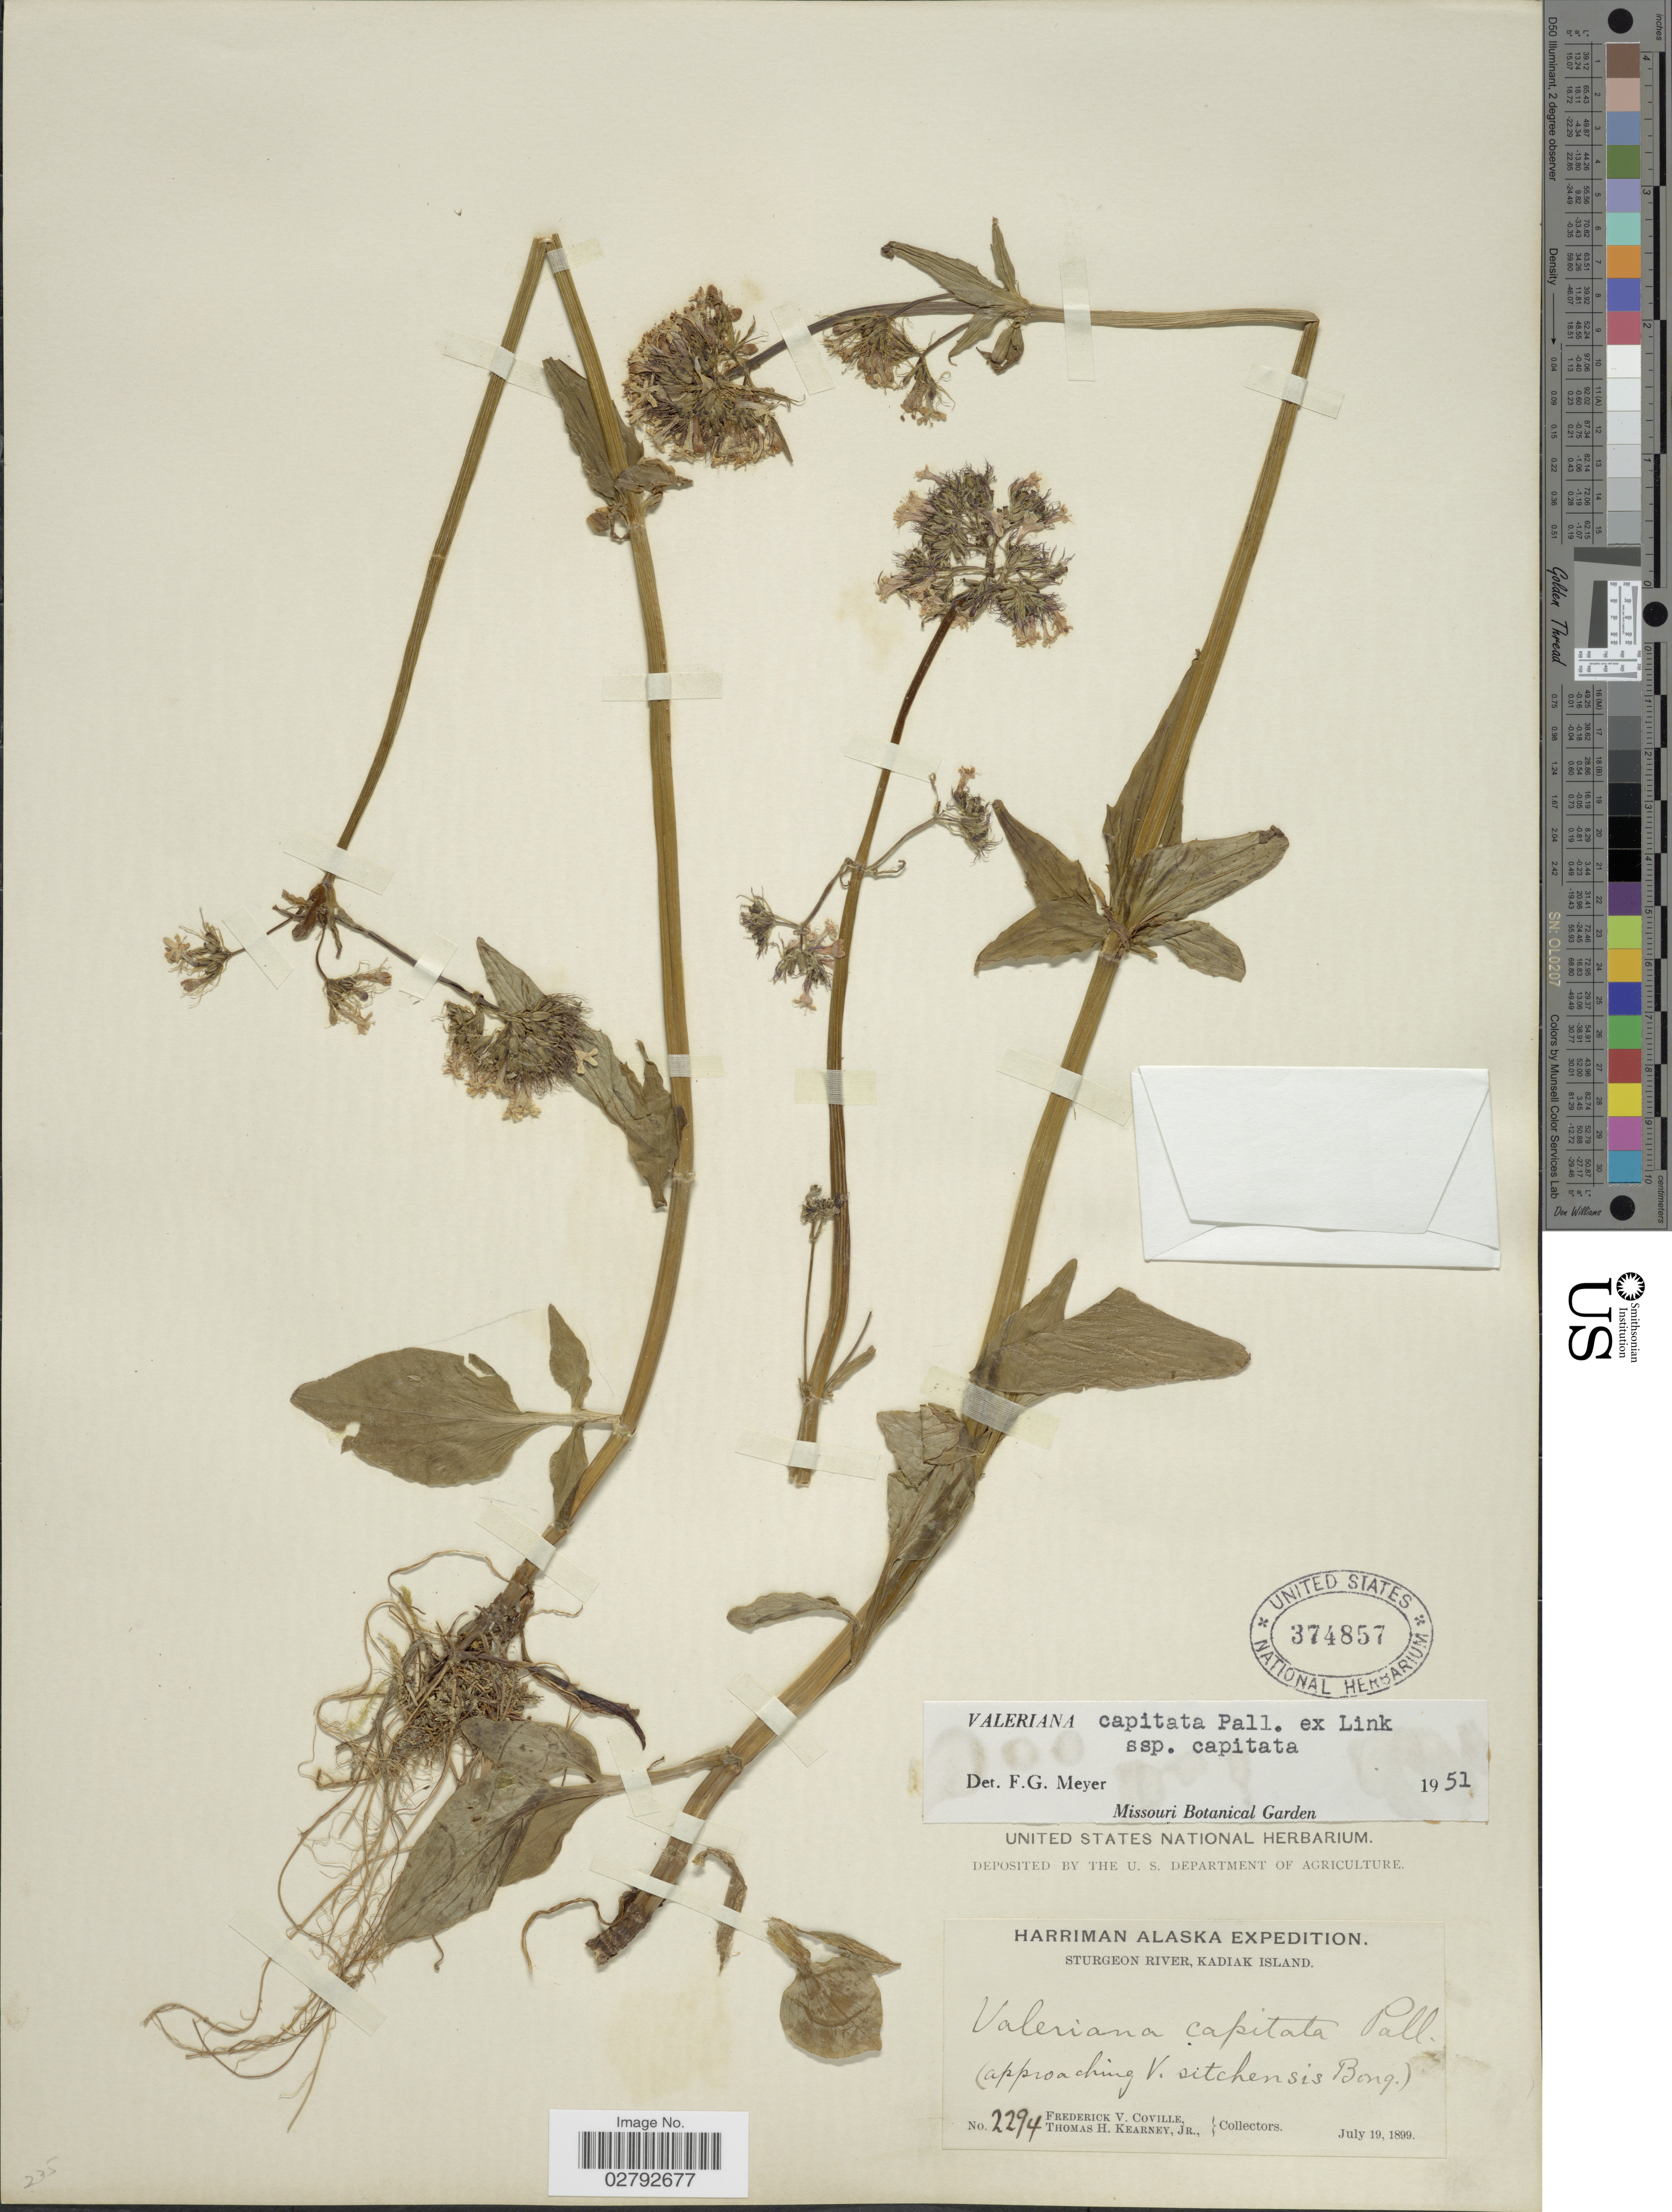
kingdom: Plantae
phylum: Tracheophyta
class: Magnoliopsida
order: Dipsacales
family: Caprifoliaceae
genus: Valeriana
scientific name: Valeriana capitata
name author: Link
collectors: F. V. Coville & T. H. Kearney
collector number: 2294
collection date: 1899-07-19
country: United States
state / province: Alaska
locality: Sturgeon River, Kadiak Island.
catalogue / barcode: US 374857